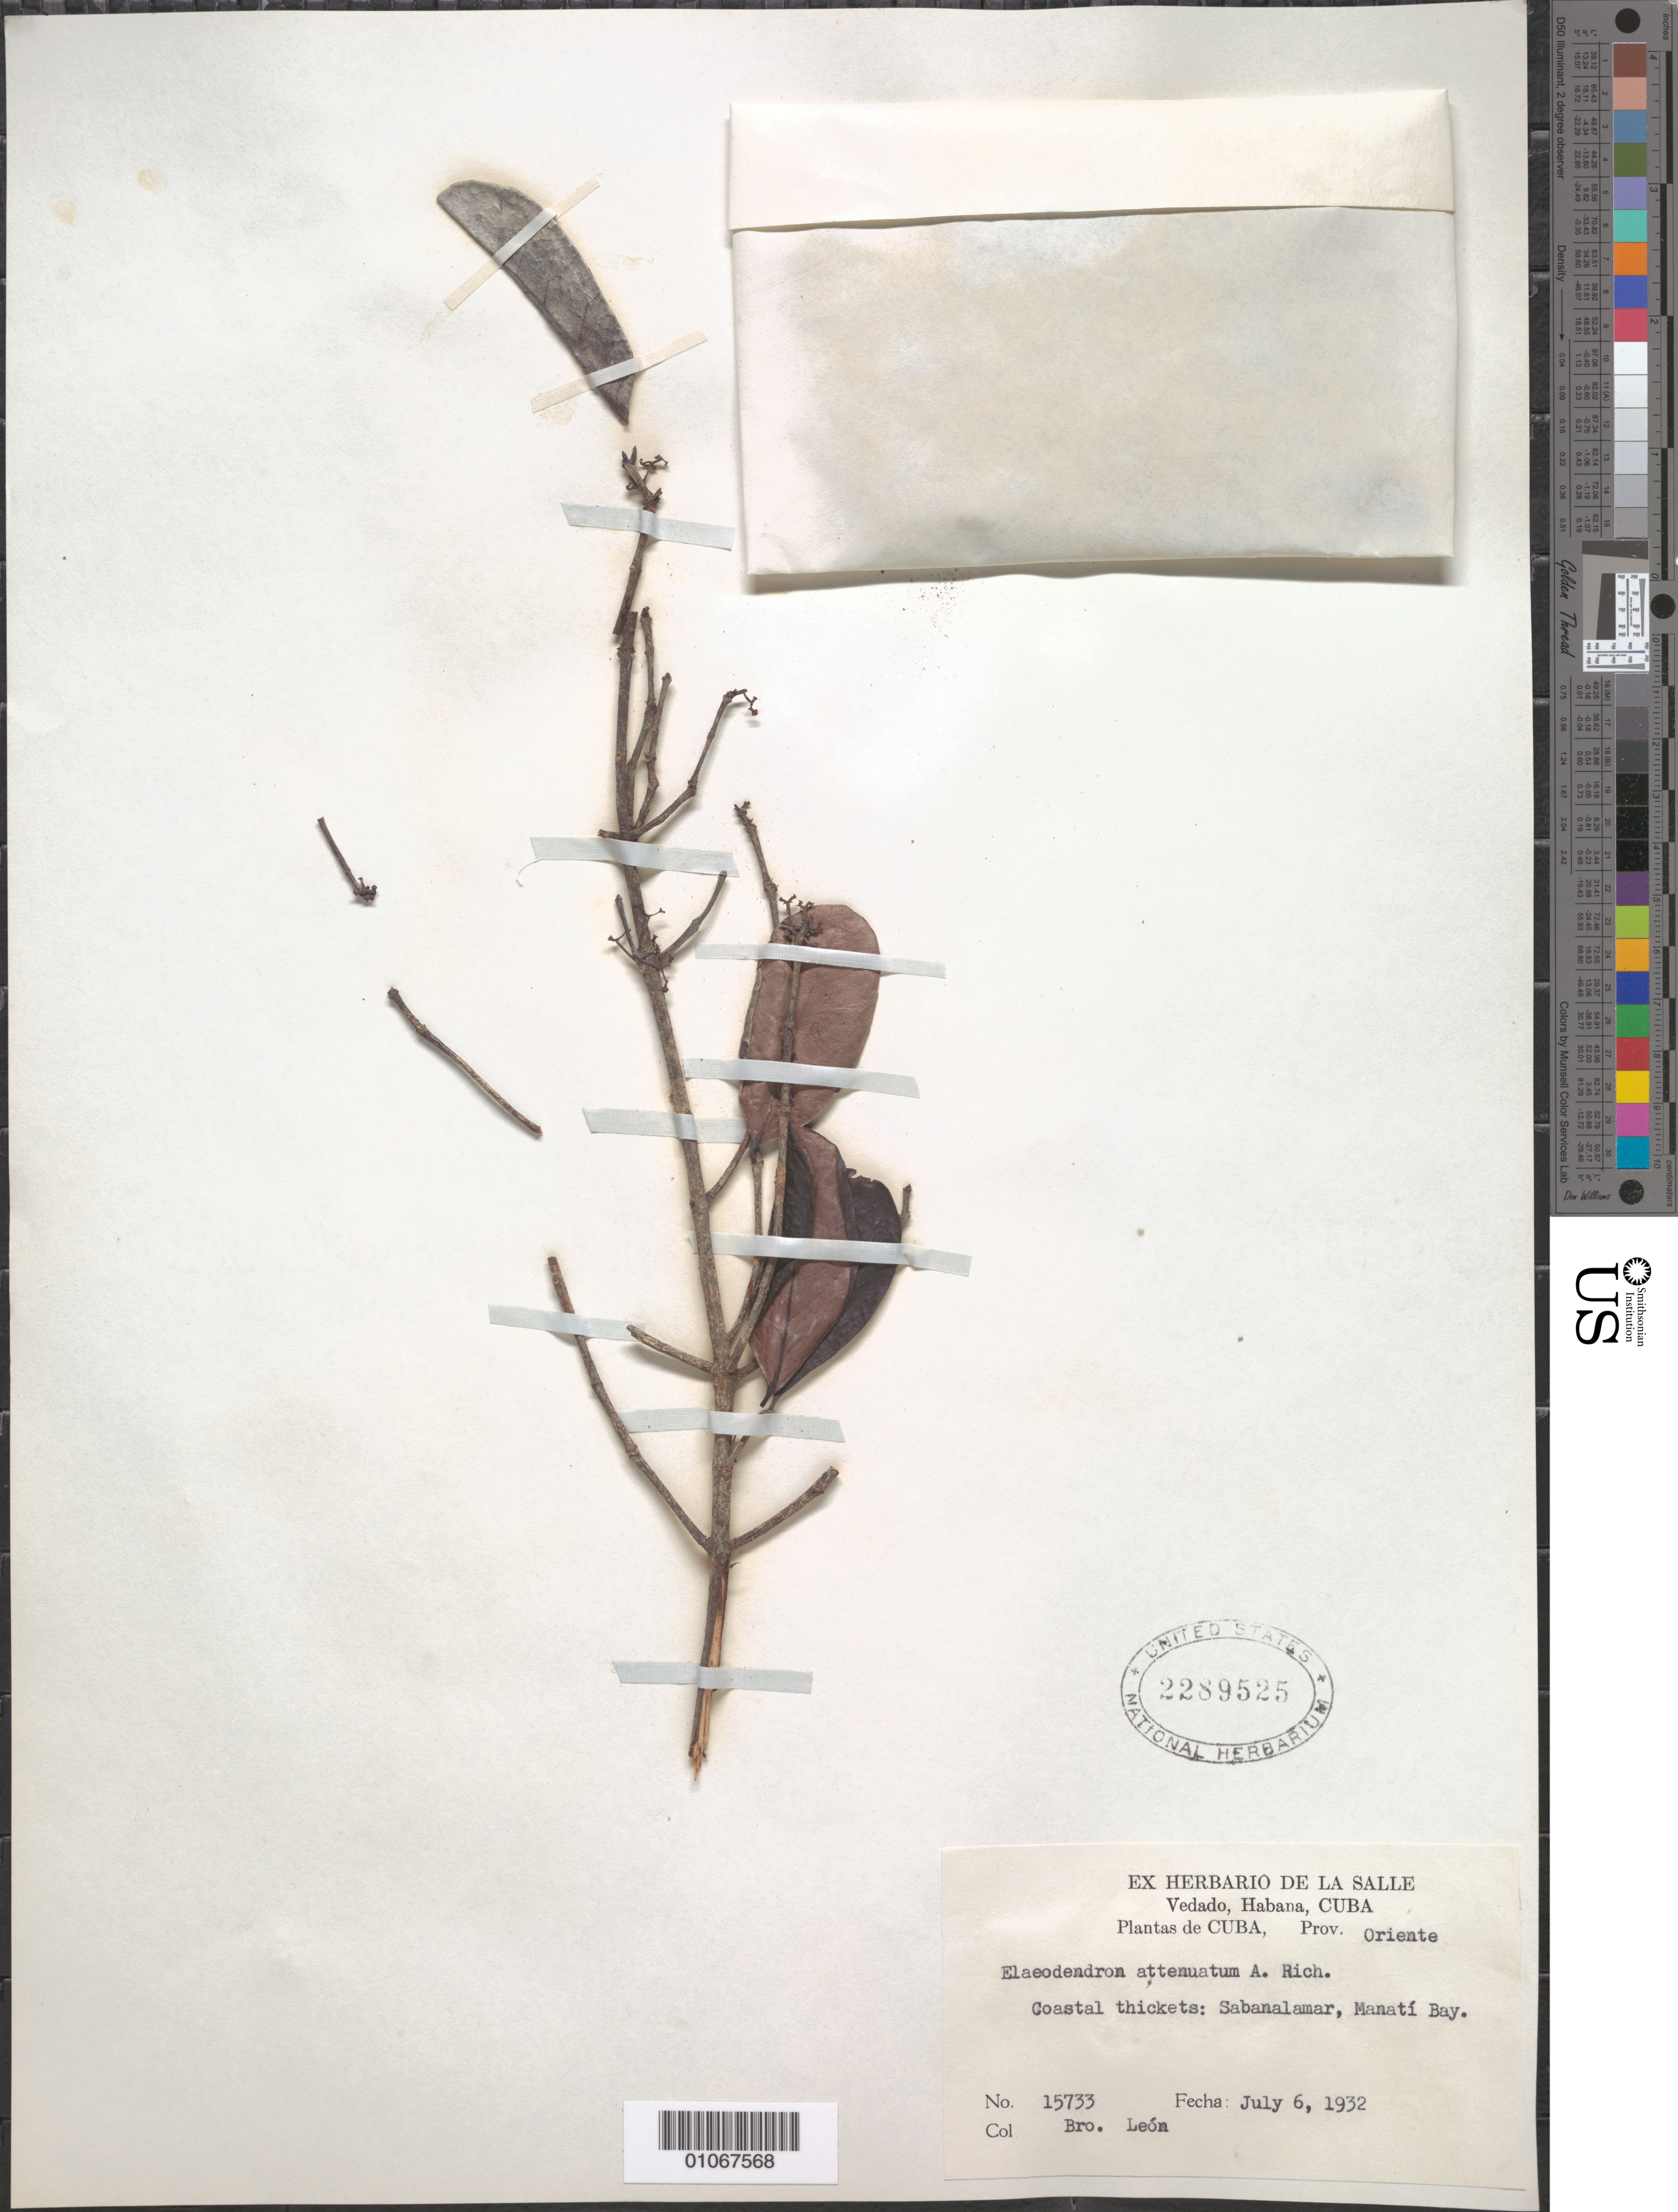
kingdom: Plantae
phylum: Tracheophyta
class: Magnoliopsida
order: Celastrales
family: Celastraceae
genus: Elaeodendron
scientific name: Elaeodendron attenuatum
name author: A. Rich.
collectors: Bro. León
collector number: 15733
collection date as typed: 06 Jul 1932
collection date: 1932-07-06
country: Cuba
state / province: Las Tunas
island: Cuba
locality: Coastal thicets: Sabanalamar, Manati Bay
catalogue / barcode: US 2289525